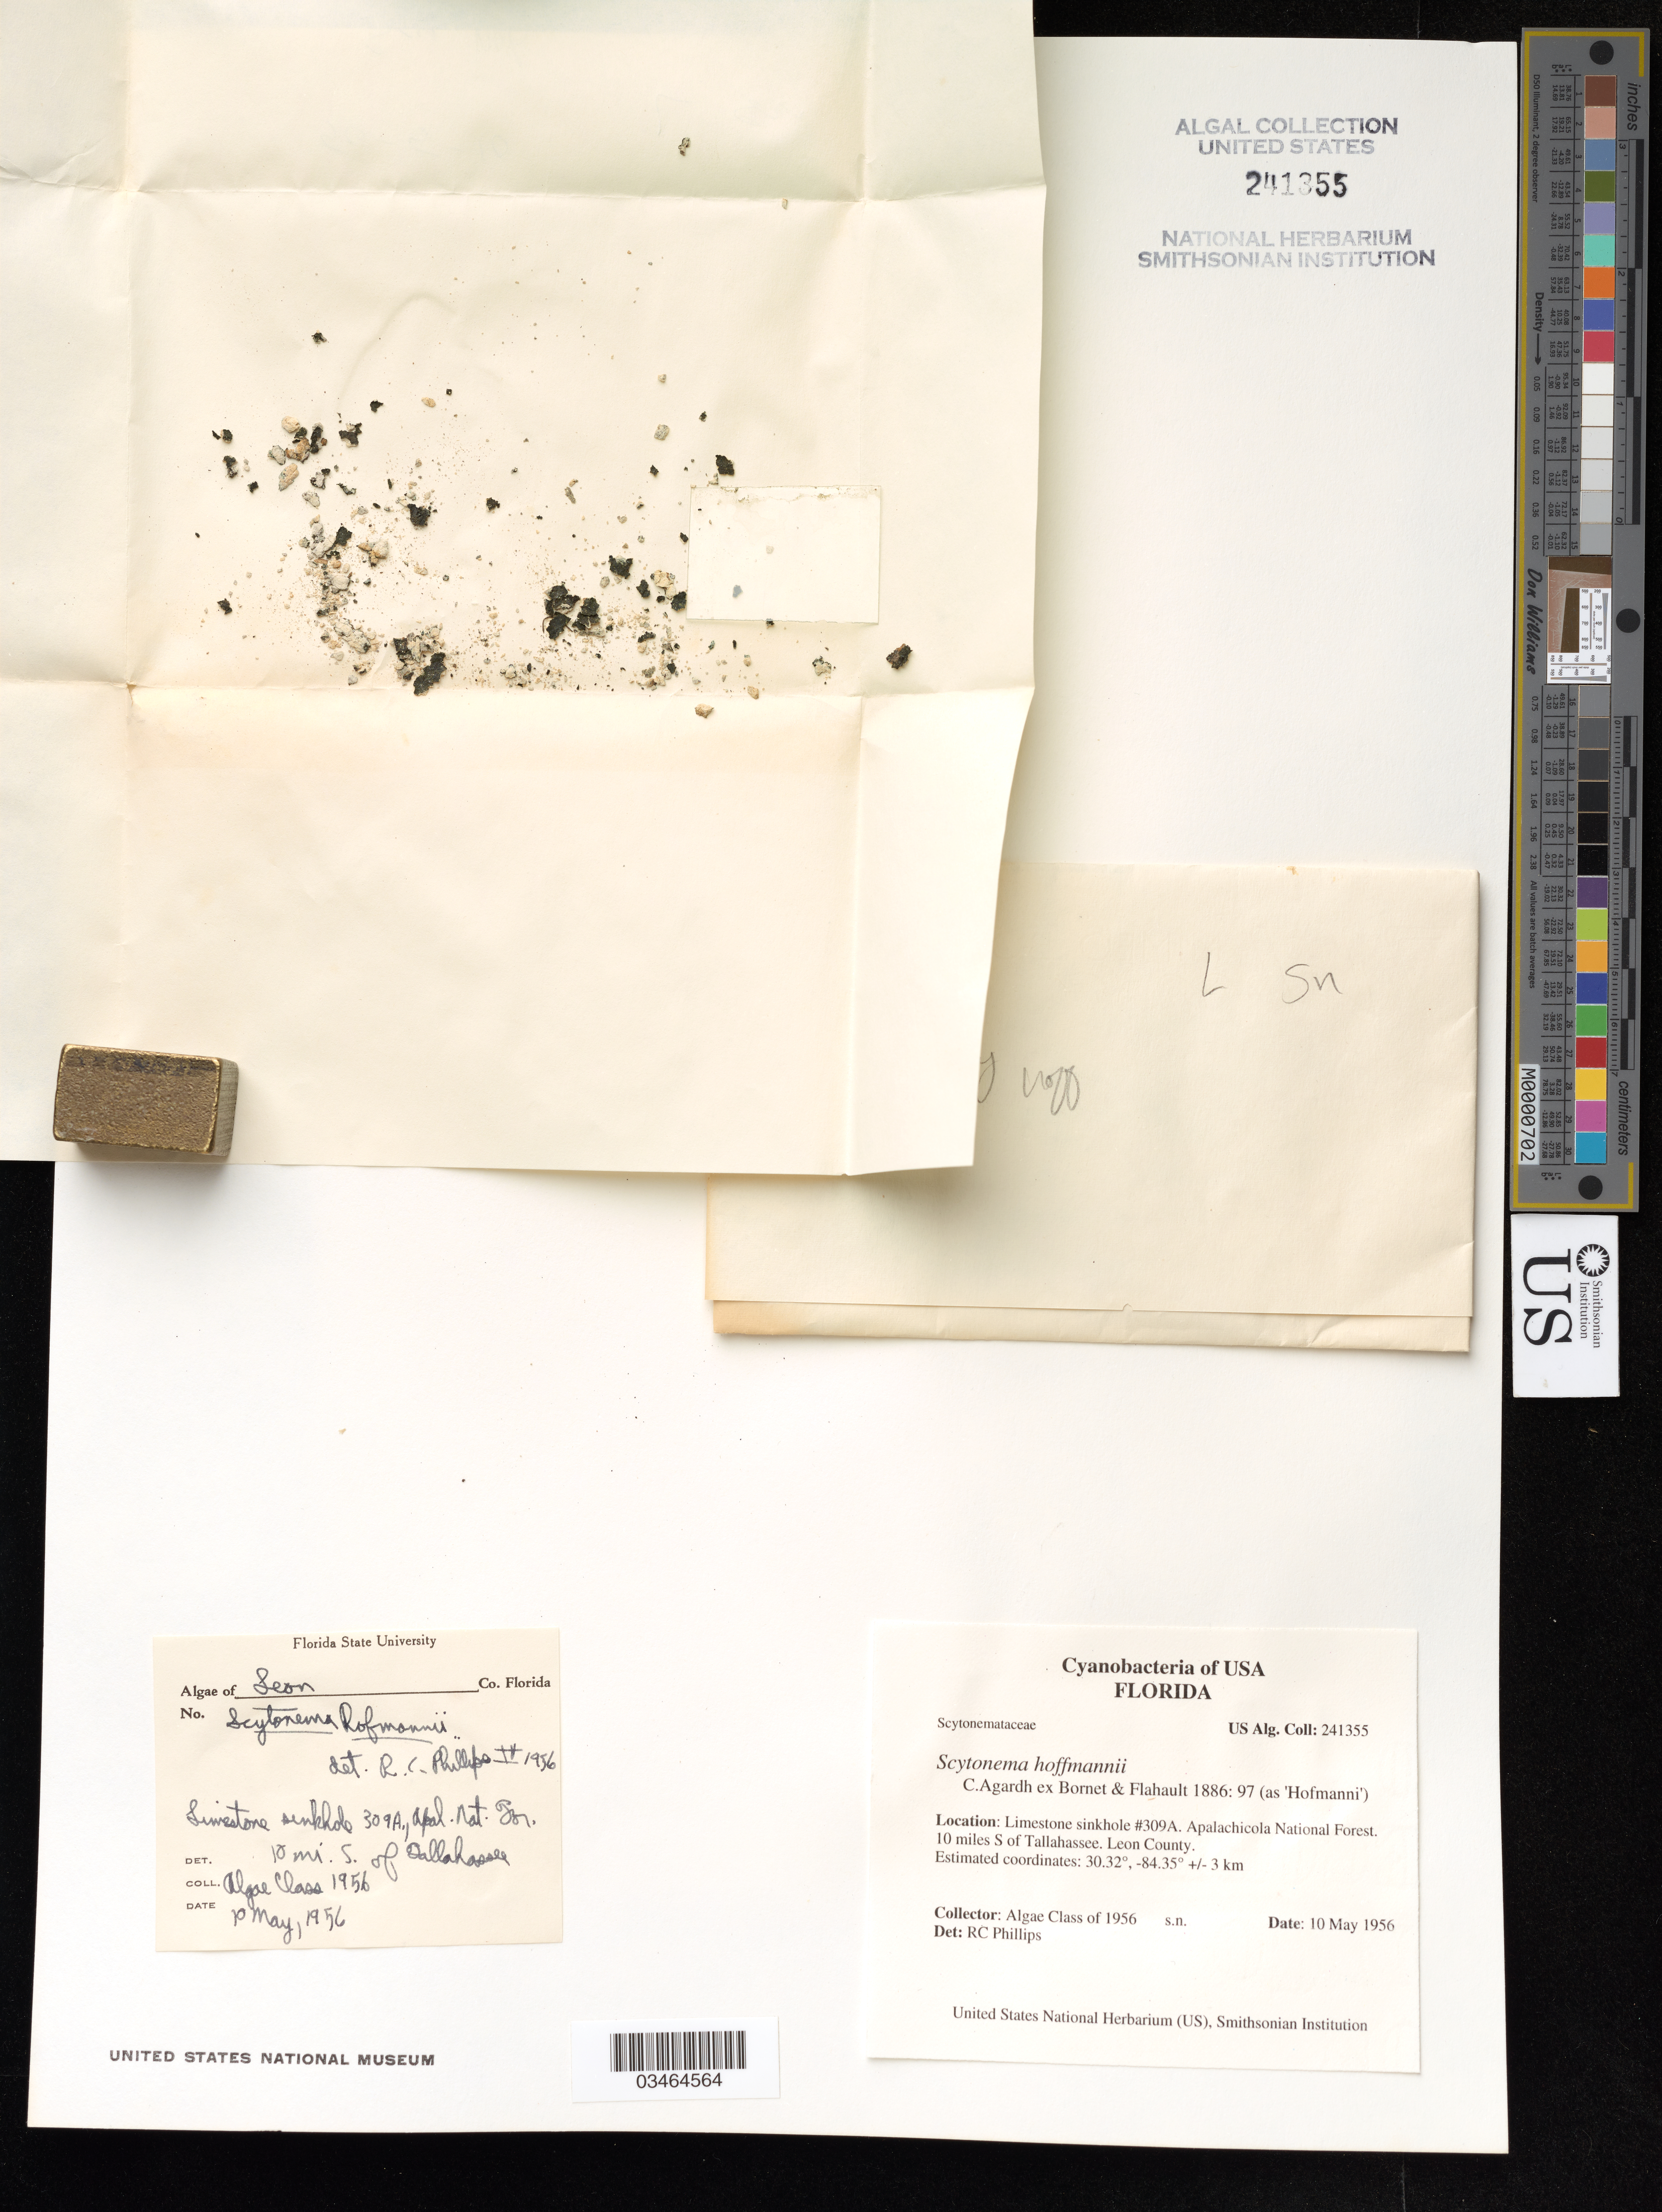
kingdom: Bacteria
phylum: Cyanobacteria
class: Cyanobacteriia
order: Cyanobacteriales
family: Scytonemataceae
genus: Scytonema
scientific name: Scytonema hoffmanii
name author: C. Agardh ex Bornet & Flahault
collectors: Algae Class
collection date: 1956-05-10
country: United States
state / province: Florida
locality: Apalachicola National Forest. 10 miles S of Tallahassee. Leon County.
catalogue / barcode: US 241355